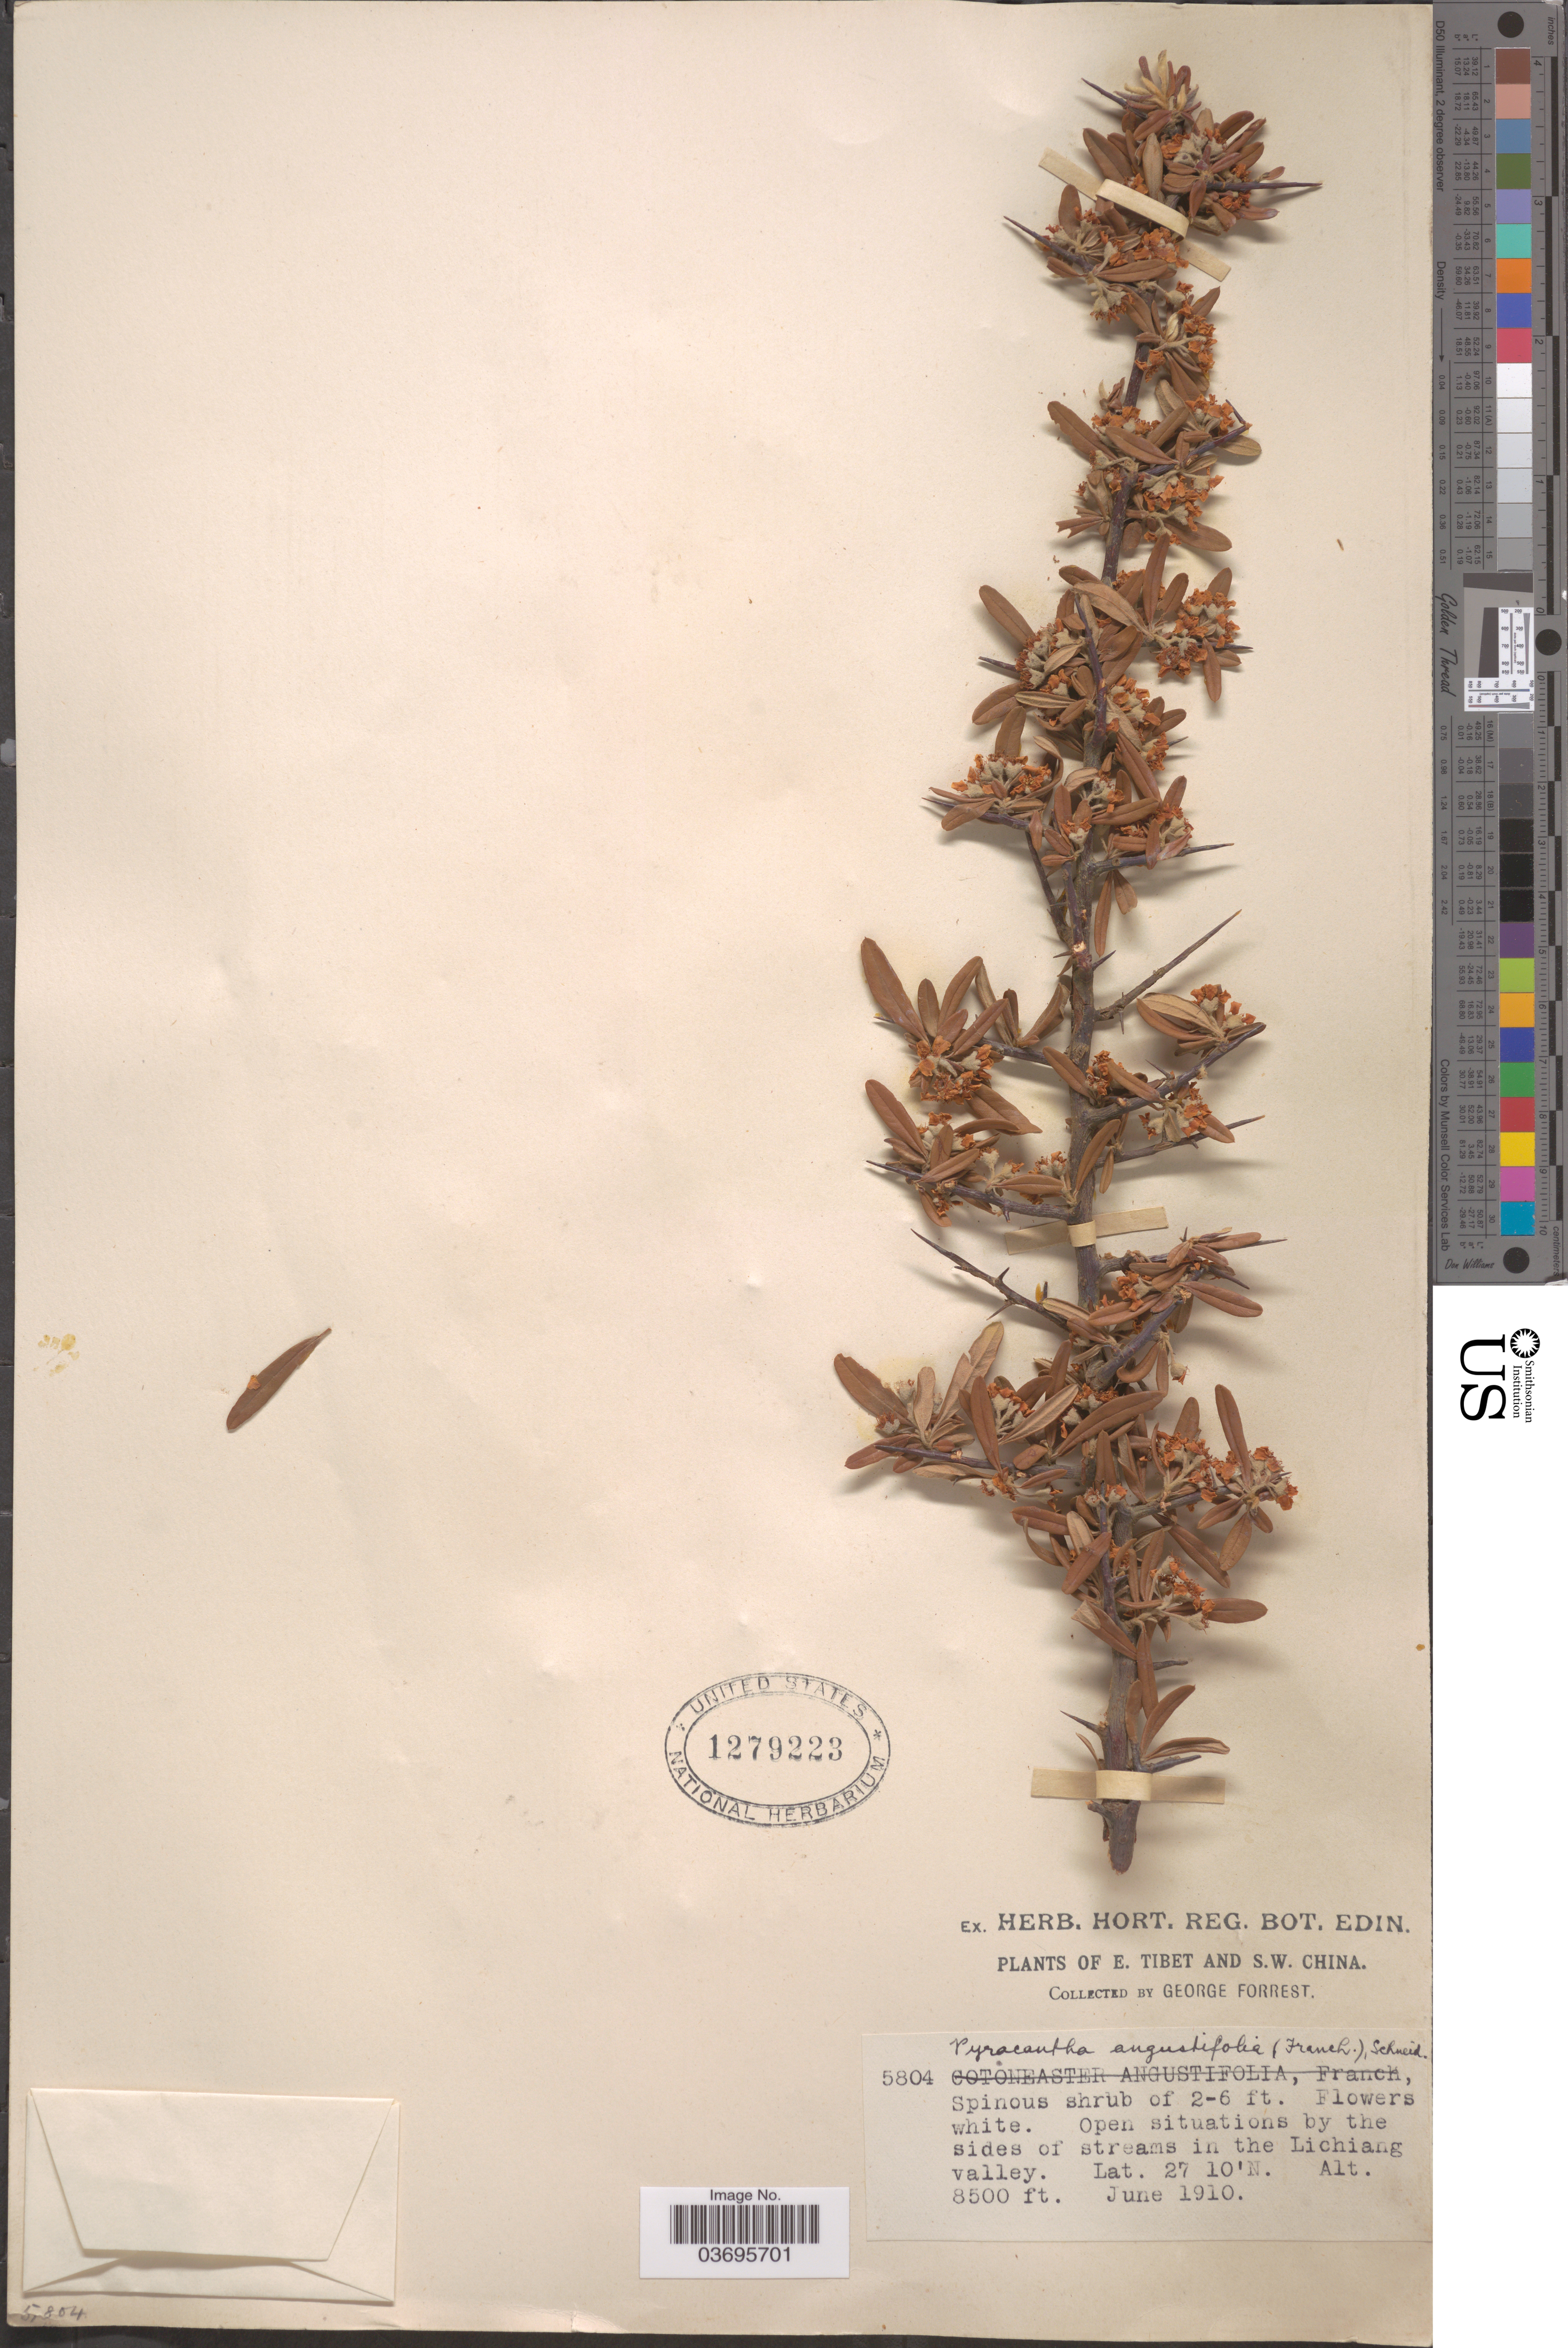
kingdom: Plantae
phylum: Tracheophyta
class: Magnoliopsida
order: Rosales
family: Rosaceae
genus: Pyracantha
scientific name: Pyracantha angustifolia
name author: C.K. Schneid.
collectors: G. Forrest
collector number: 5804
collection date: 1910-06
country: China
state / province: Xizang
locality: E. Tibet and S.W. China. Open situations by the sides of streams in the Lichiang valley.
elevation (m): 2591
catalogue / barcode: US 1279223